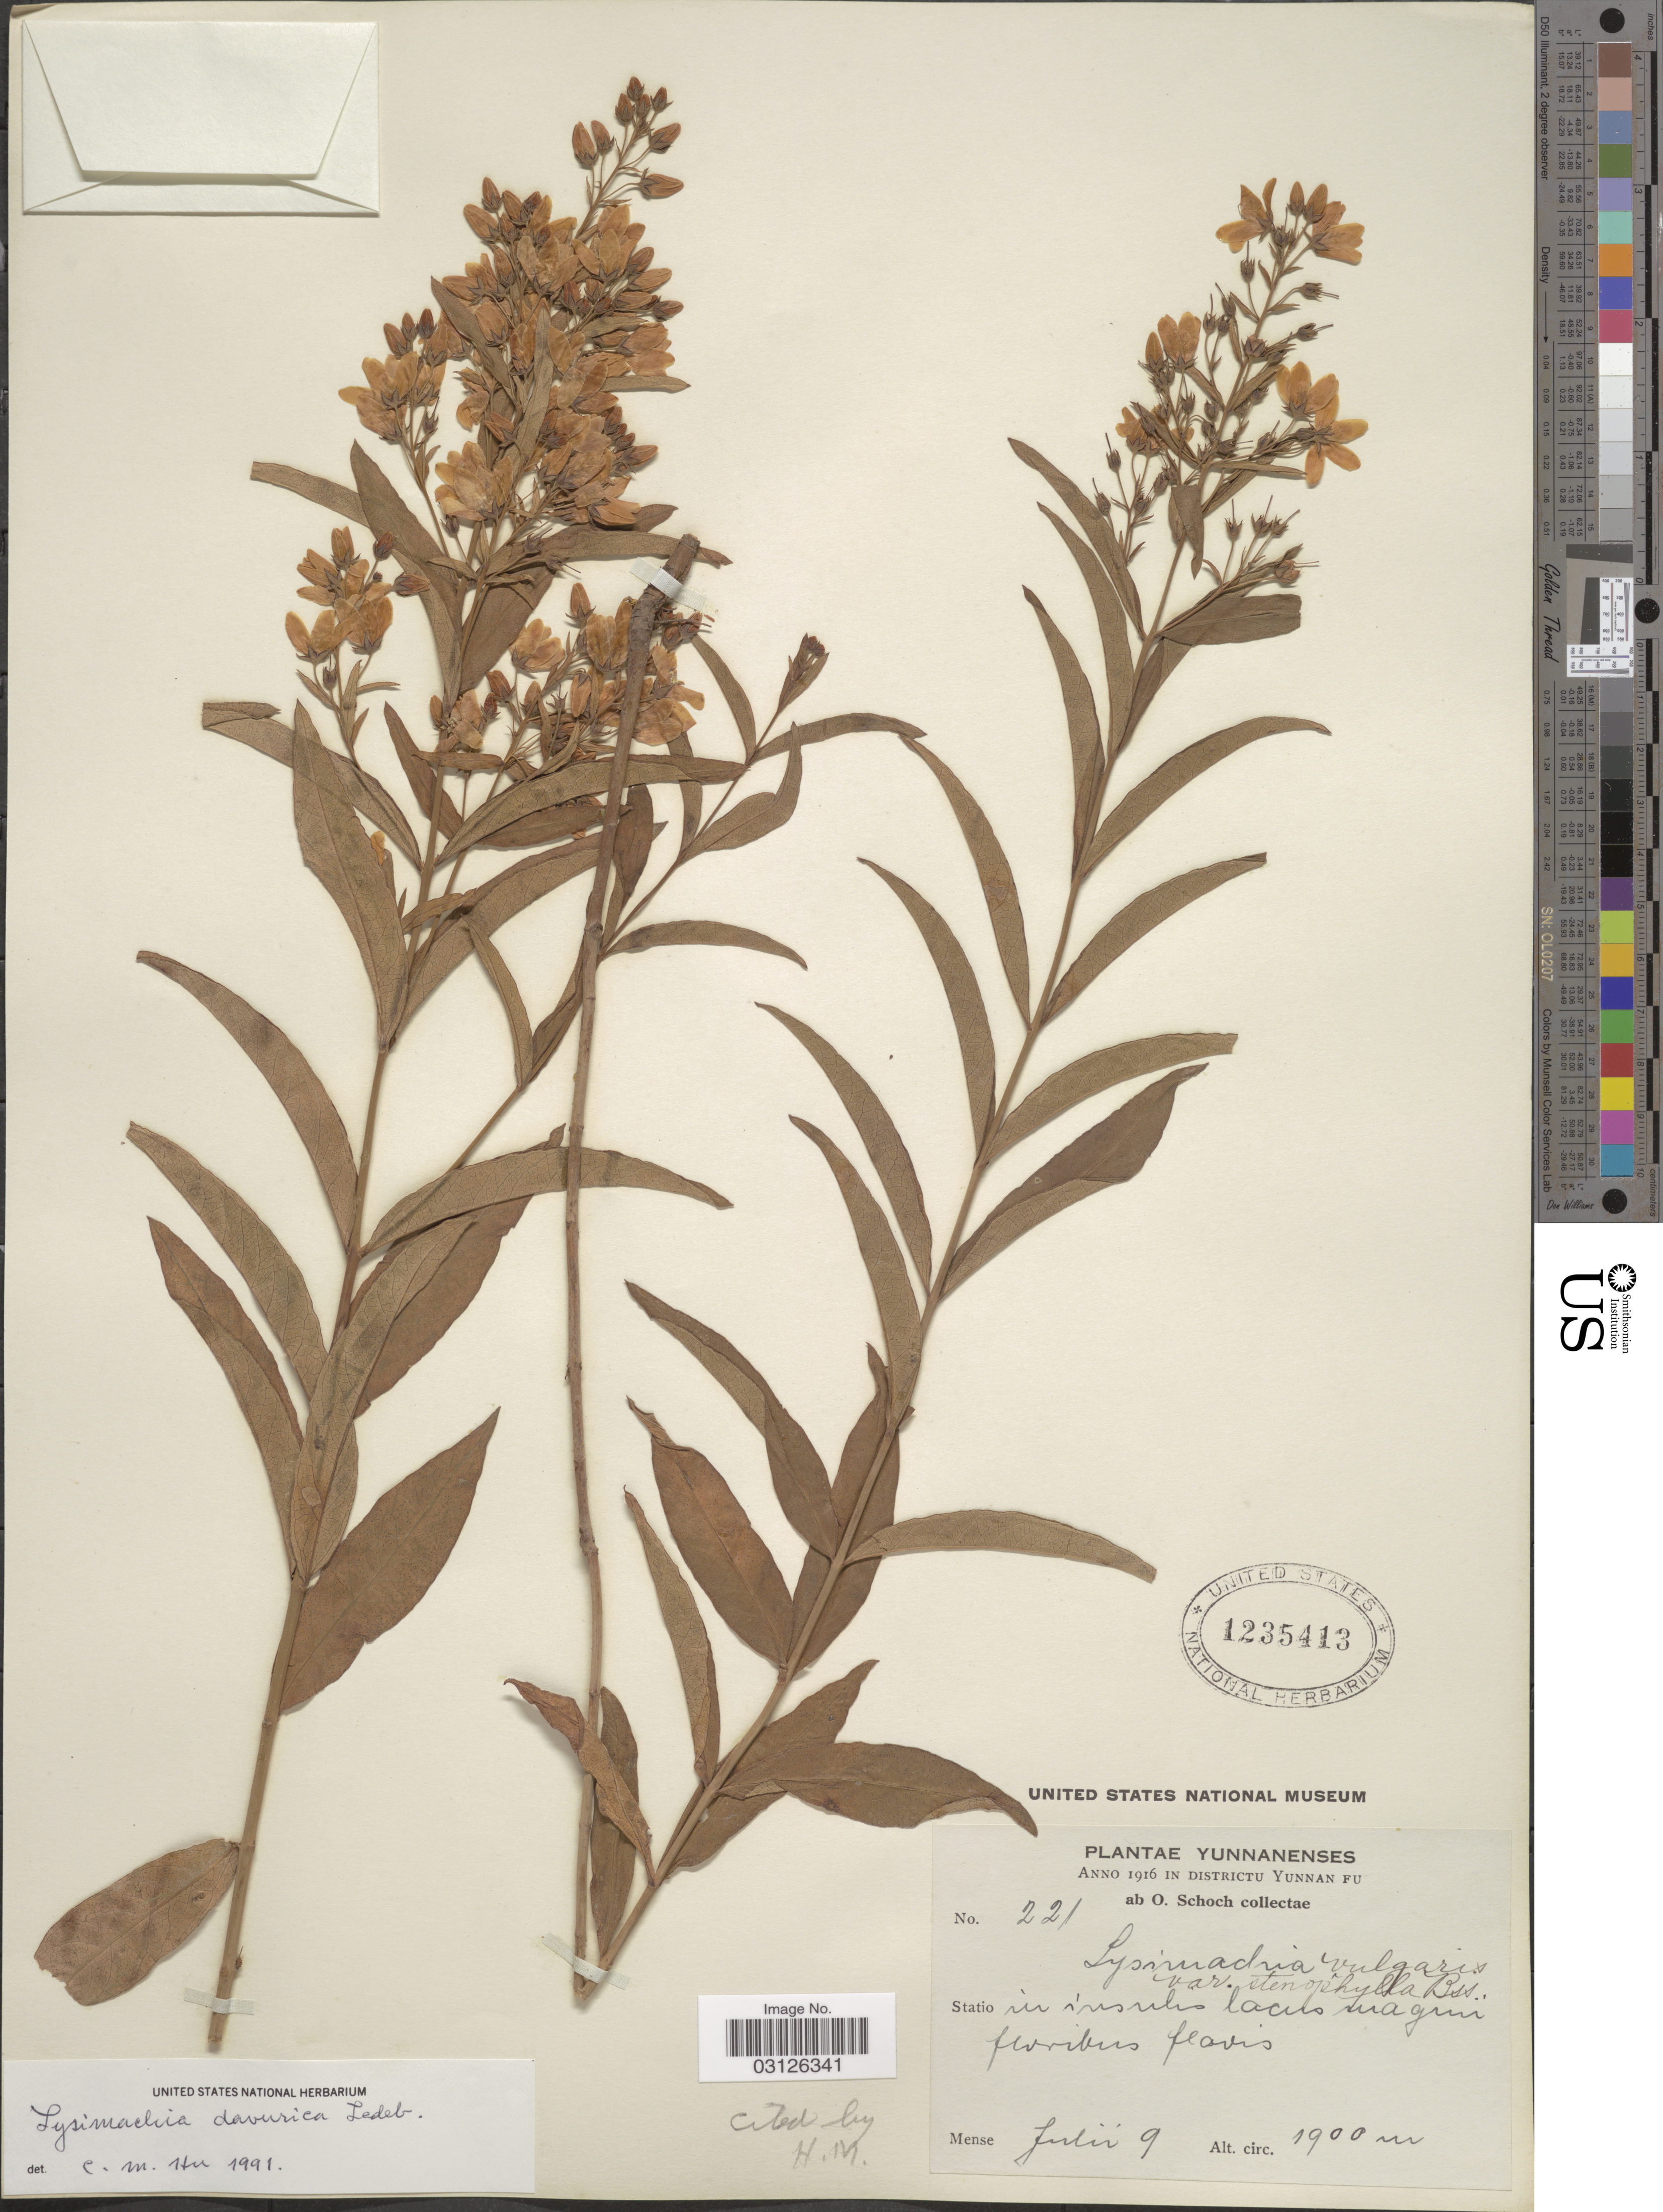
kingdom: Plantae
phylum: Tracheophyta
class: Magnoliopsida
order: Ericales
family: Primulaceae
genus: Lysimachia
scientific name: Lysimachia davurica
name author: Ledeb.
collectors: O. Schoch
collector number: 221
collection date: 1916-07-09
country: China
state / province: Yunnan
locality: In Districtu Yunnan Fu, in insulis lacus magmi [interpreted] floribus flavis.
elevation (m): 1900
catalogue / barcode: US 1235413